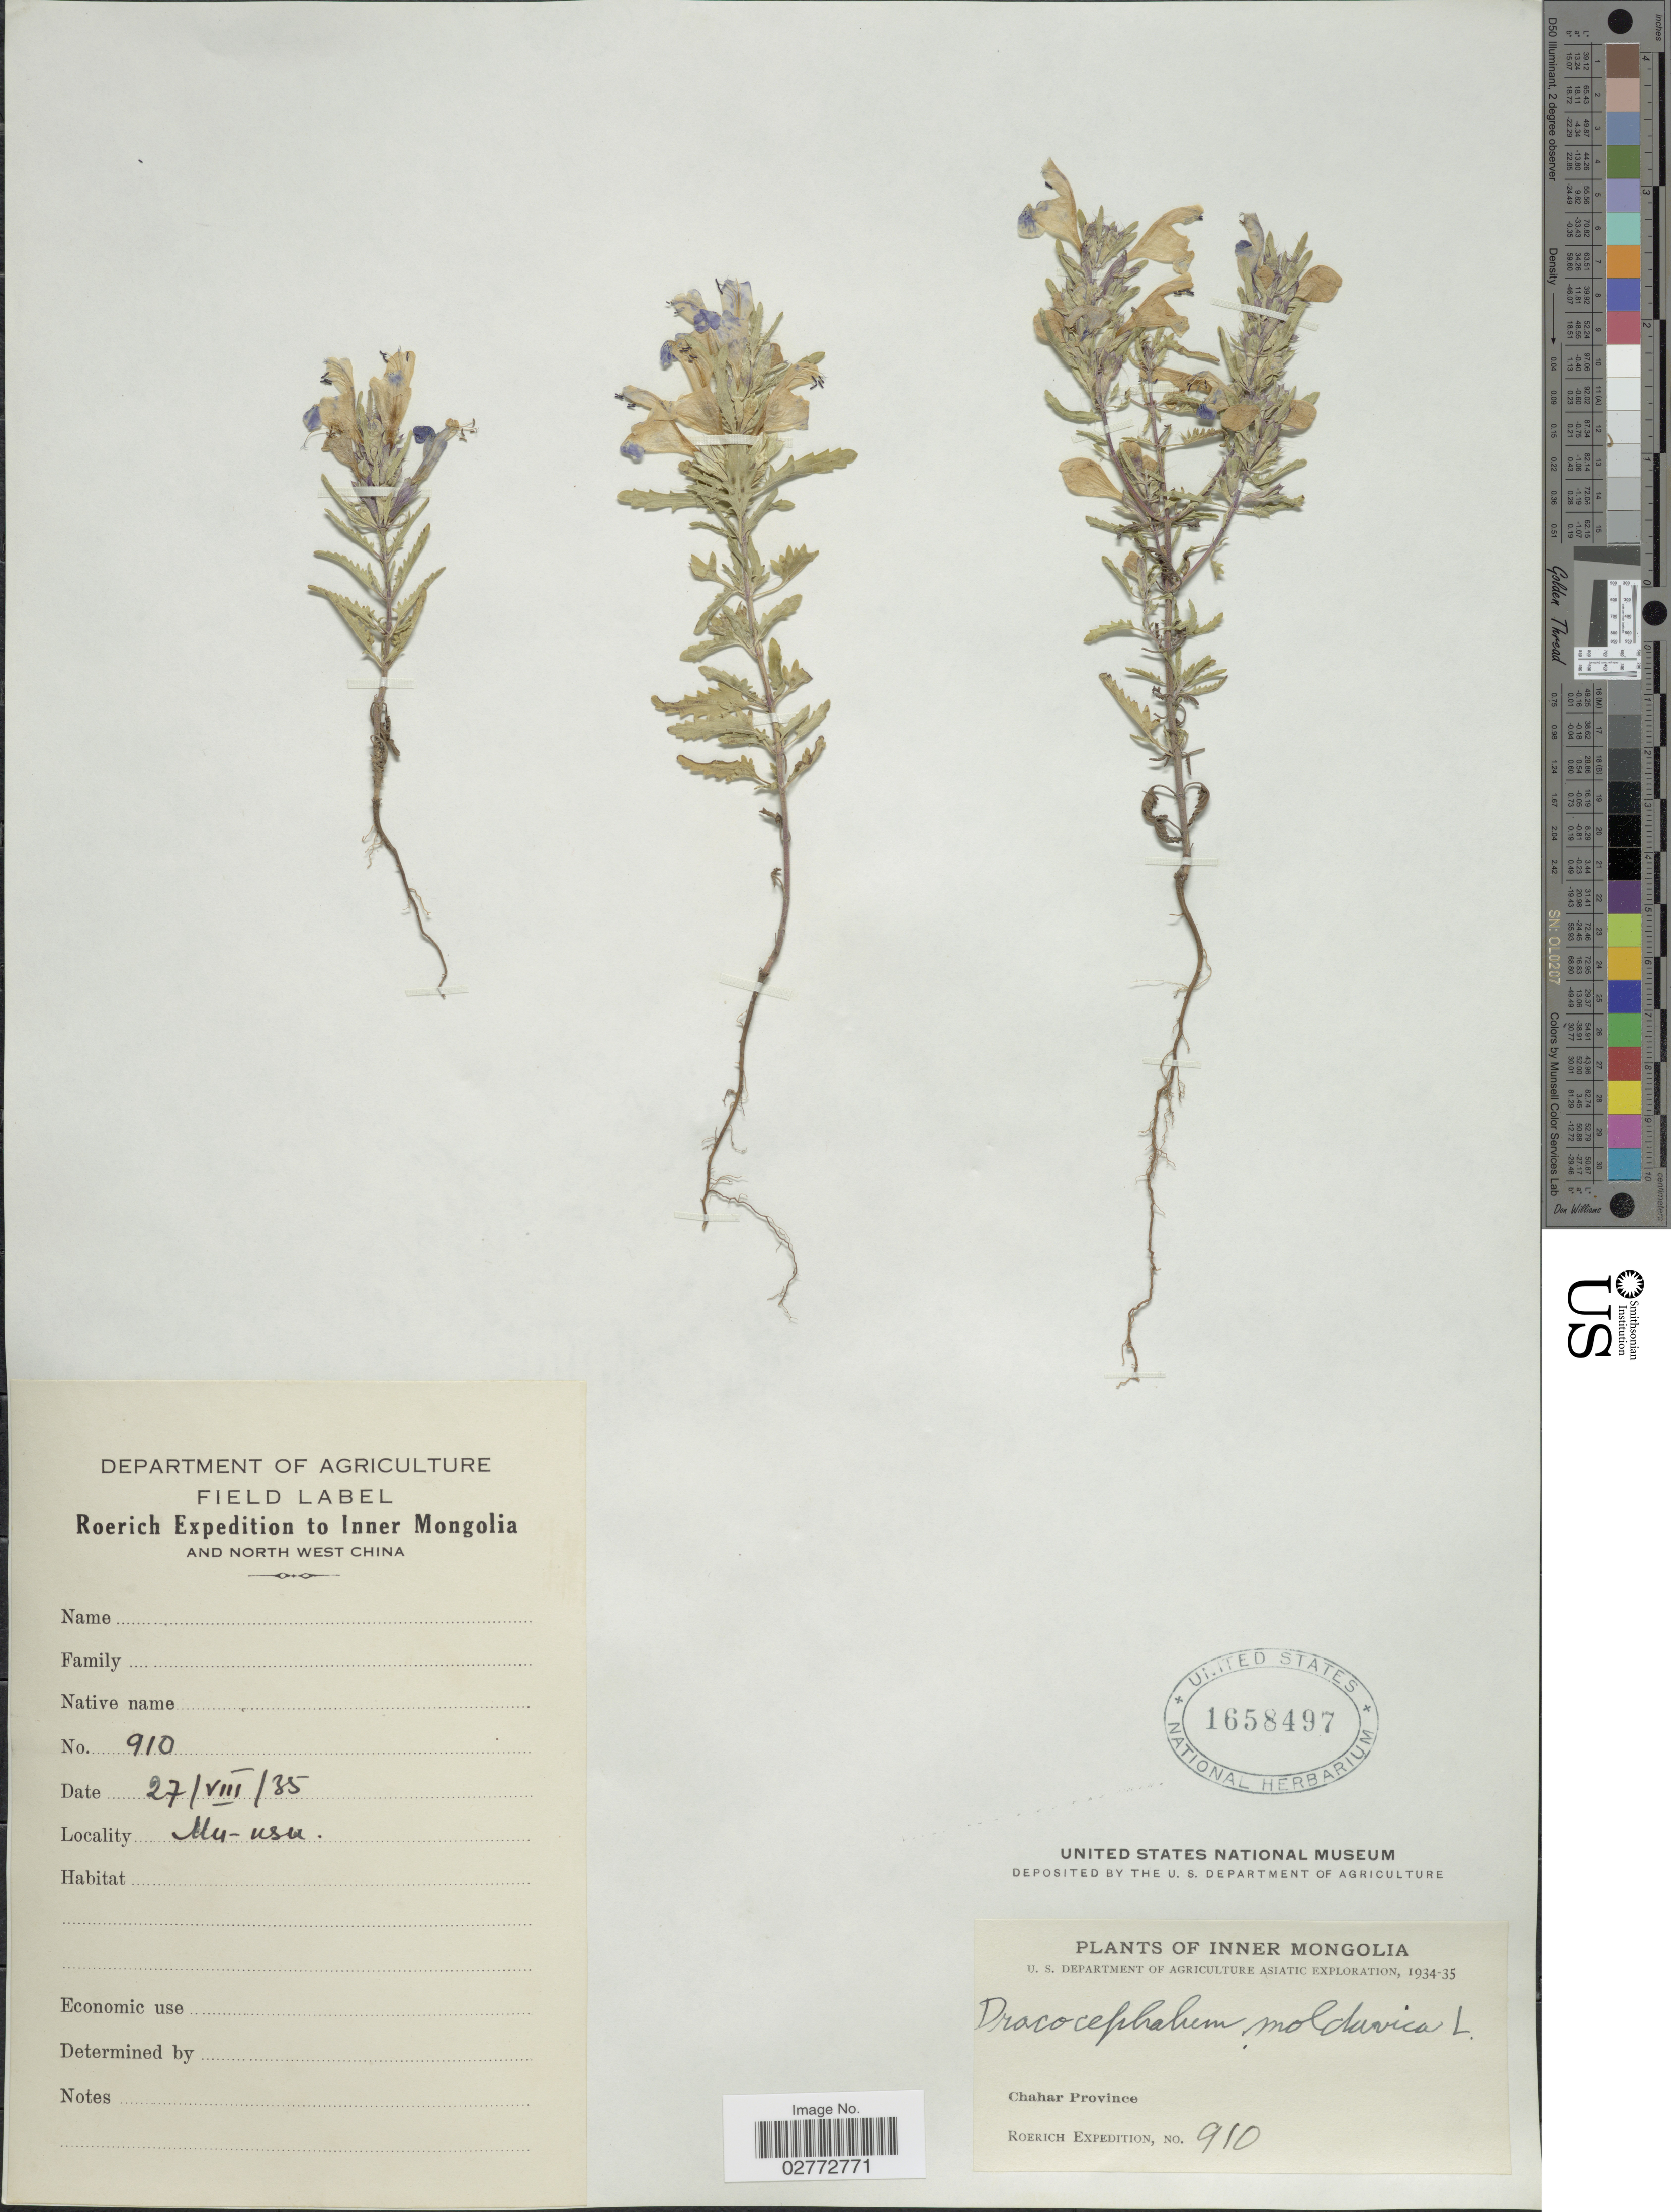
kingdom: Plantae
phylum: Tracheophyta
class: Magnoliopsida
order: Lamiales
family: Lamiaceae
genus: Dracocephalum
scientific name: Dracocephalum moldavica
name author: L.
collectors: Roerich Expedition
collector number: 910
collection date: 1935-08-27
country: China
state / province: Nei Monggol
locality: Inner Mongolia and North West China. Mu-usu. Chahar Province.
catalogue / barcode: US 1658497